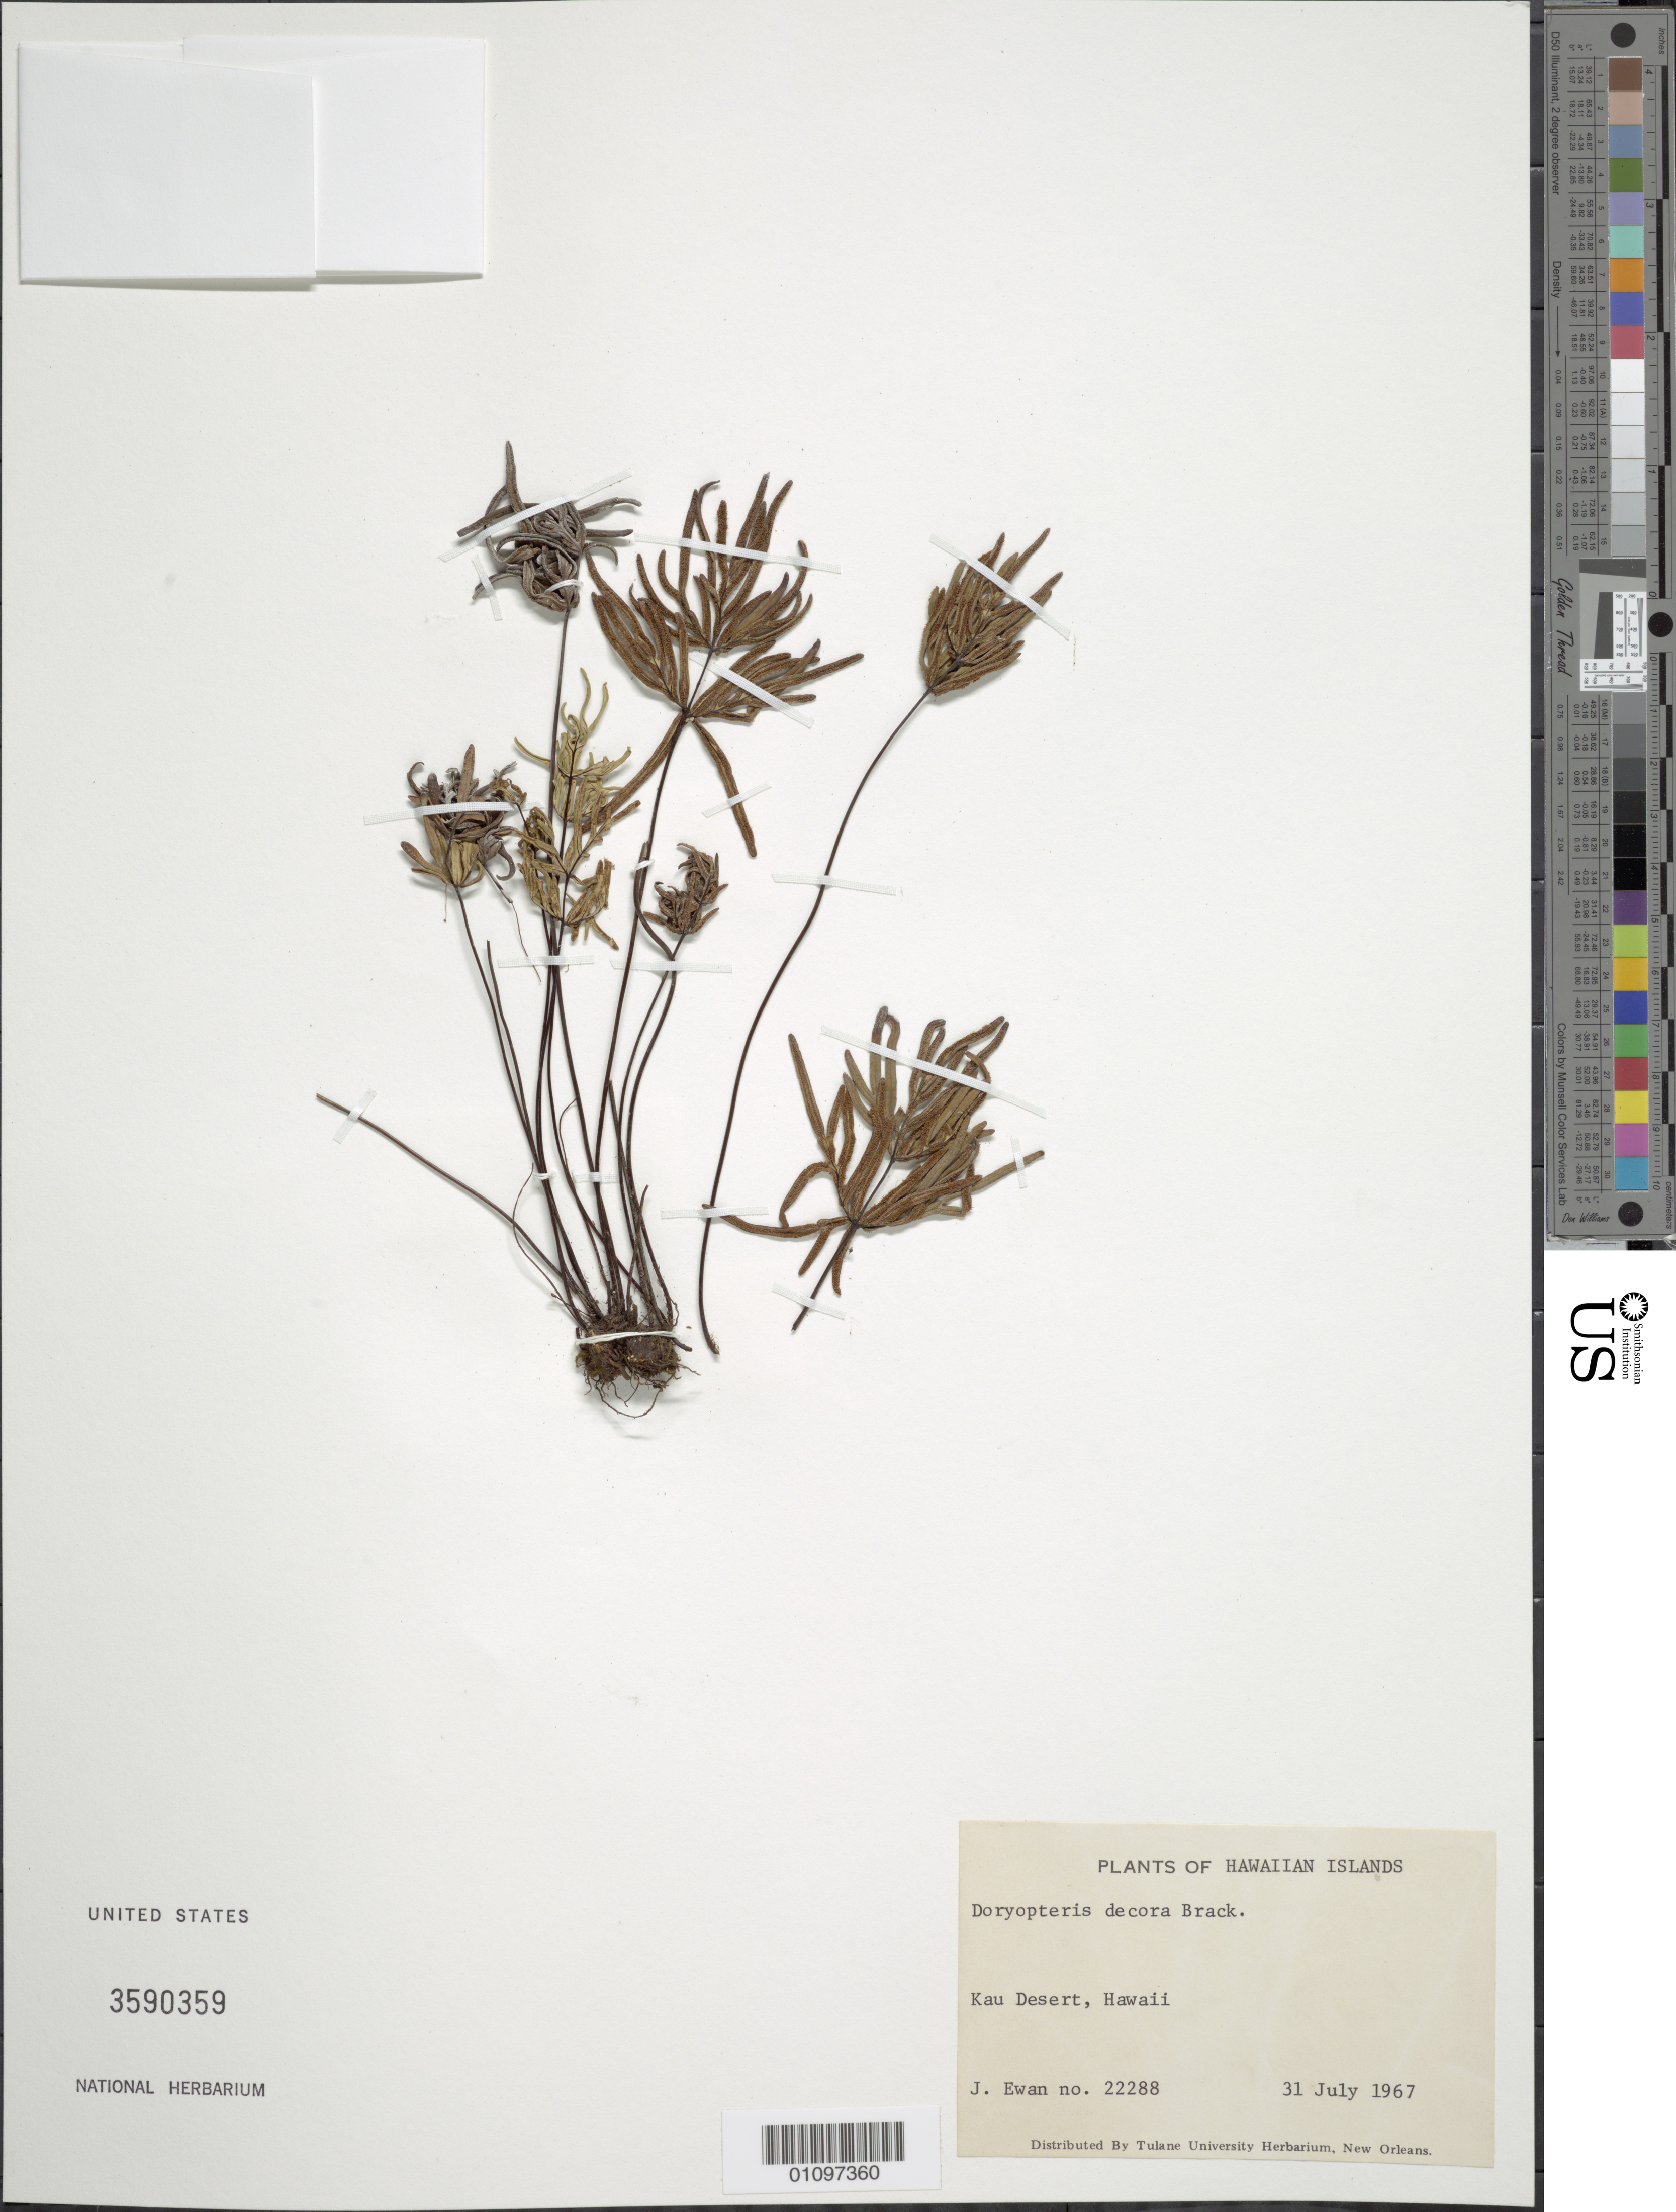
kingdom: Plantae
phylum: Tracheophyta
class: Polypodiopsida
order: Polypodiales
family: Pteridaceae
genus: Doryopteris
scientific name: Doryopteris decora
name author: Brack.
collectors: J. A. Ewan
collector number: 22288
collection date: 1967-07-31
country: United States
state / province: Hawaii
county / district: Hawaii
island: Hawaii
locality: Kau Desert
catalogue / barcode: US 3590359